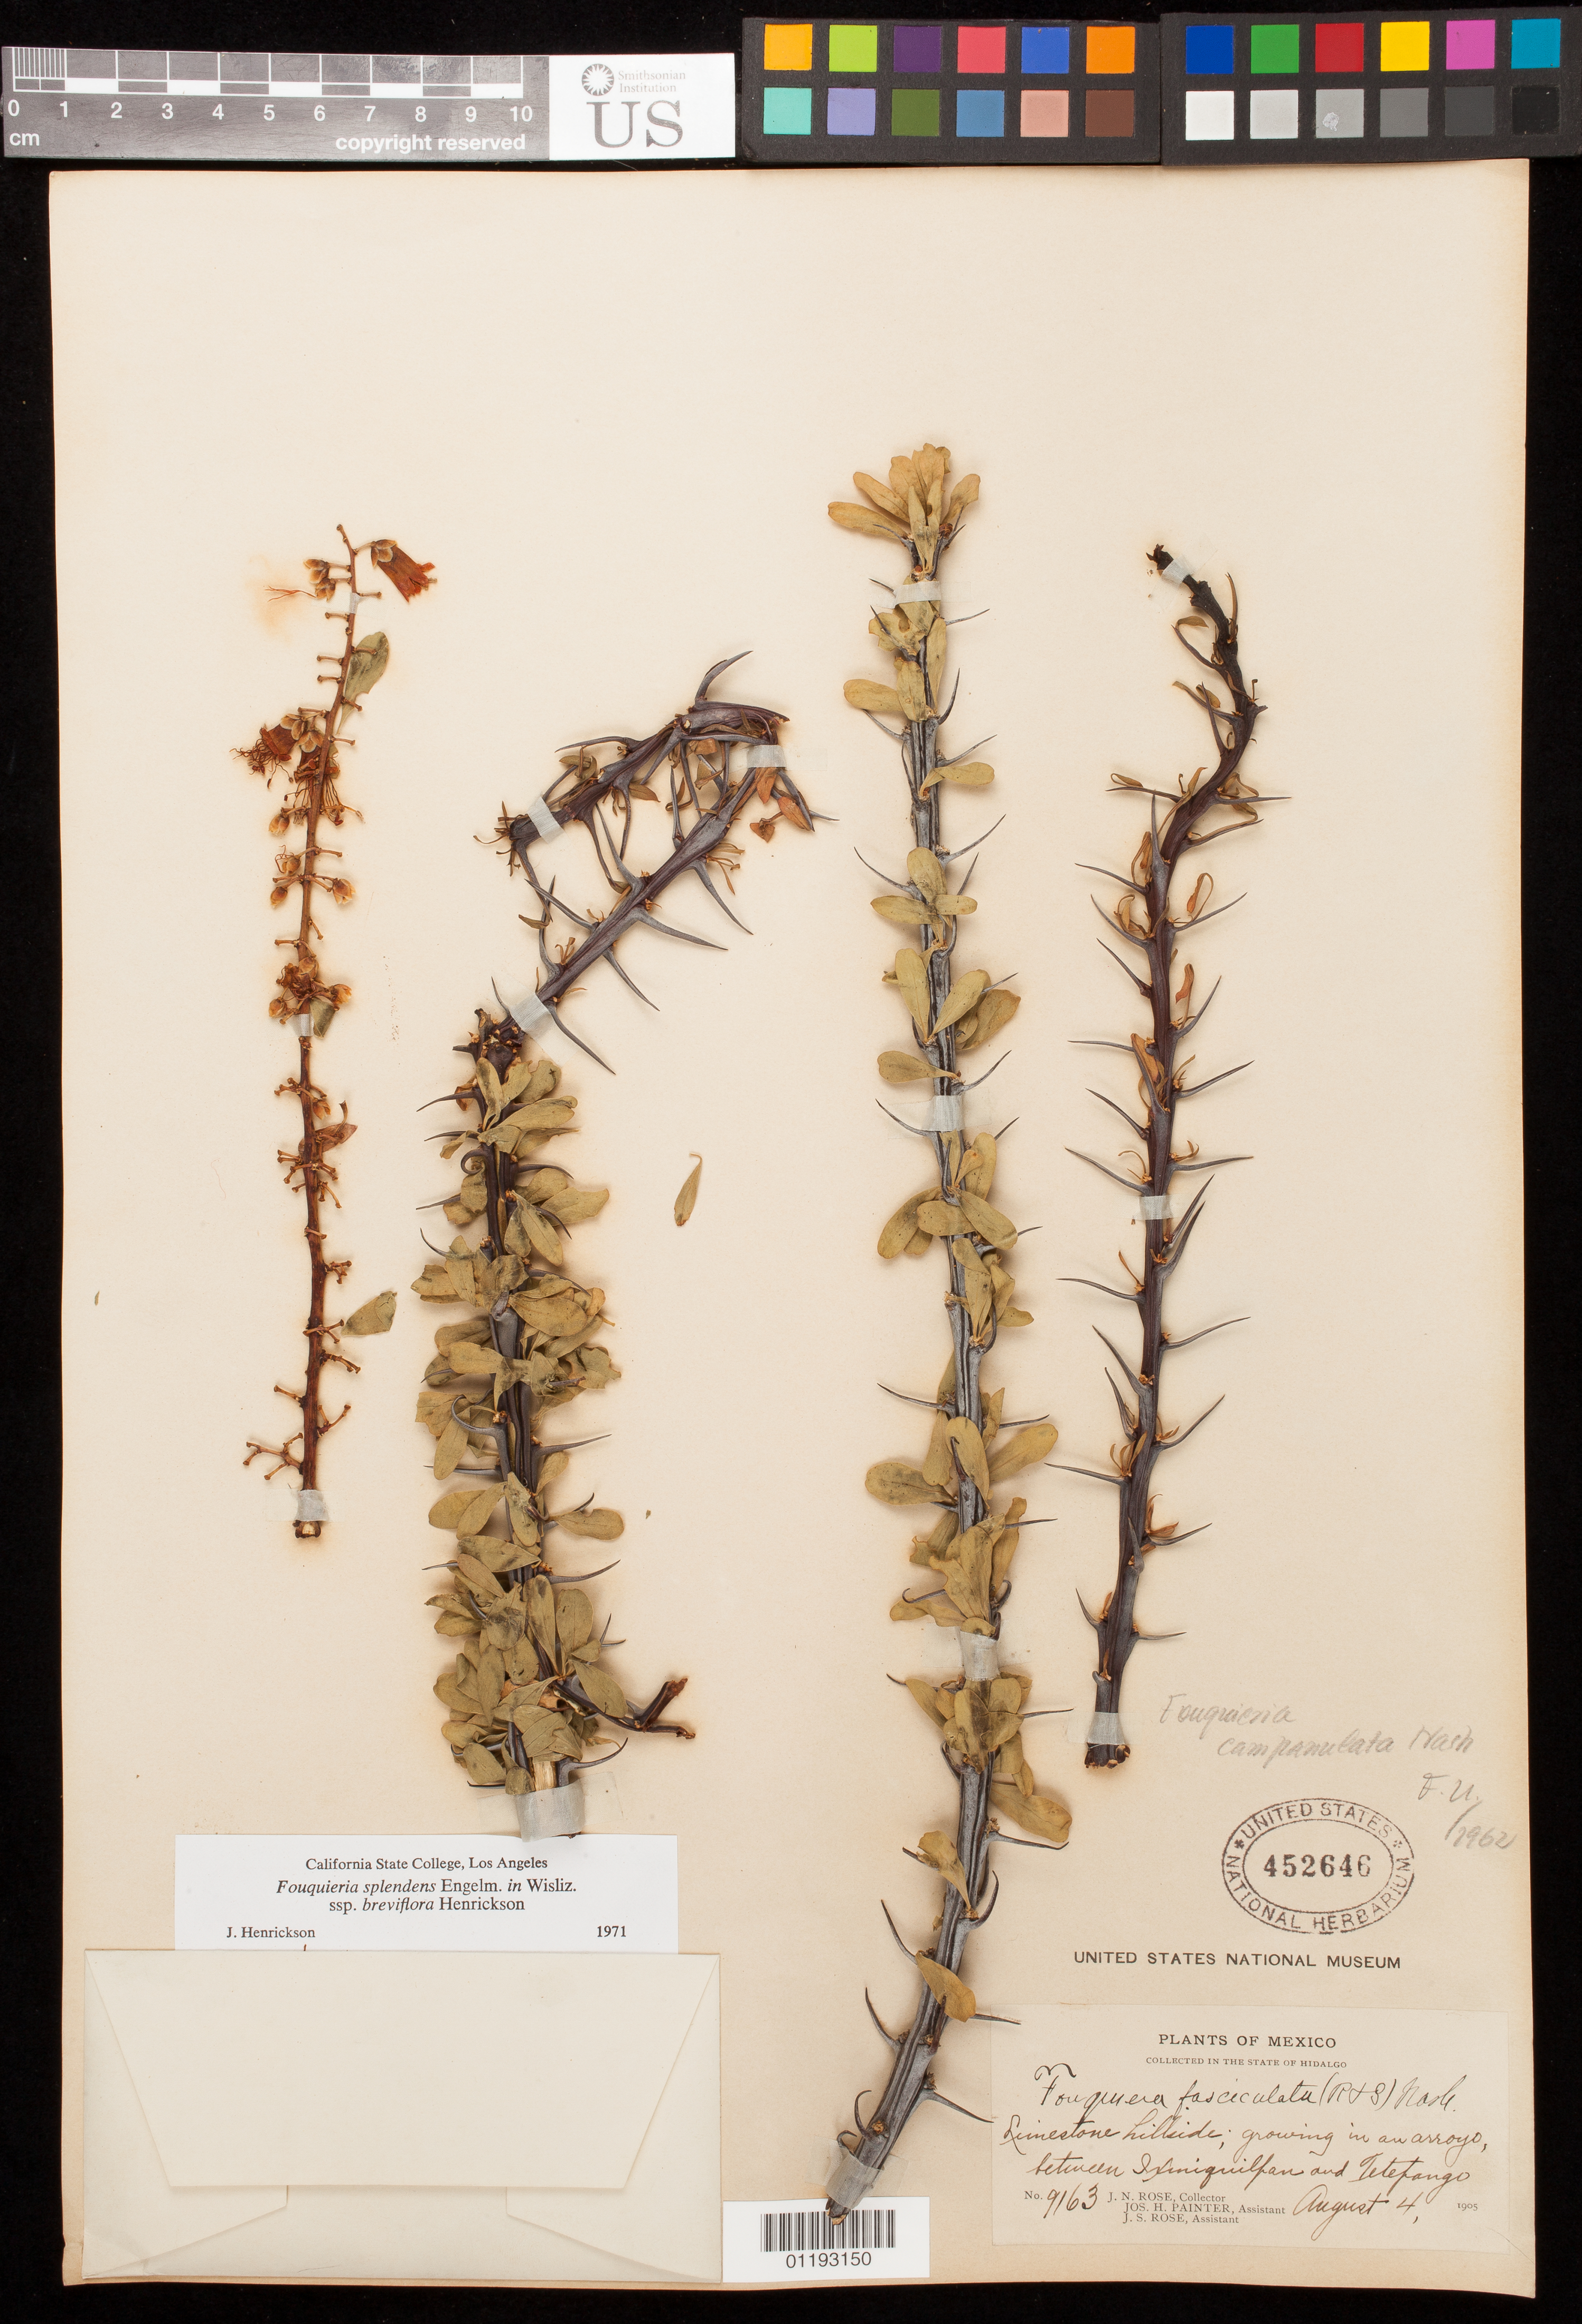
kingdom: Plantae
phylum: Tracheophyta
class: Magnoliopsida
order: Ericales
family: Fouquieriaceae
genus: Fouquieria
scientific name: Fouquieria splendens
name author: Engelm.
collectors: J. N. Rose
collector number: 9163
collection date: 1905-08-04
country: Mexico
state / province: Hidalgo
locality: between Ixmiquilpan and Tetepango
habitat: in arroyo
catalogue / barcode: US 452646